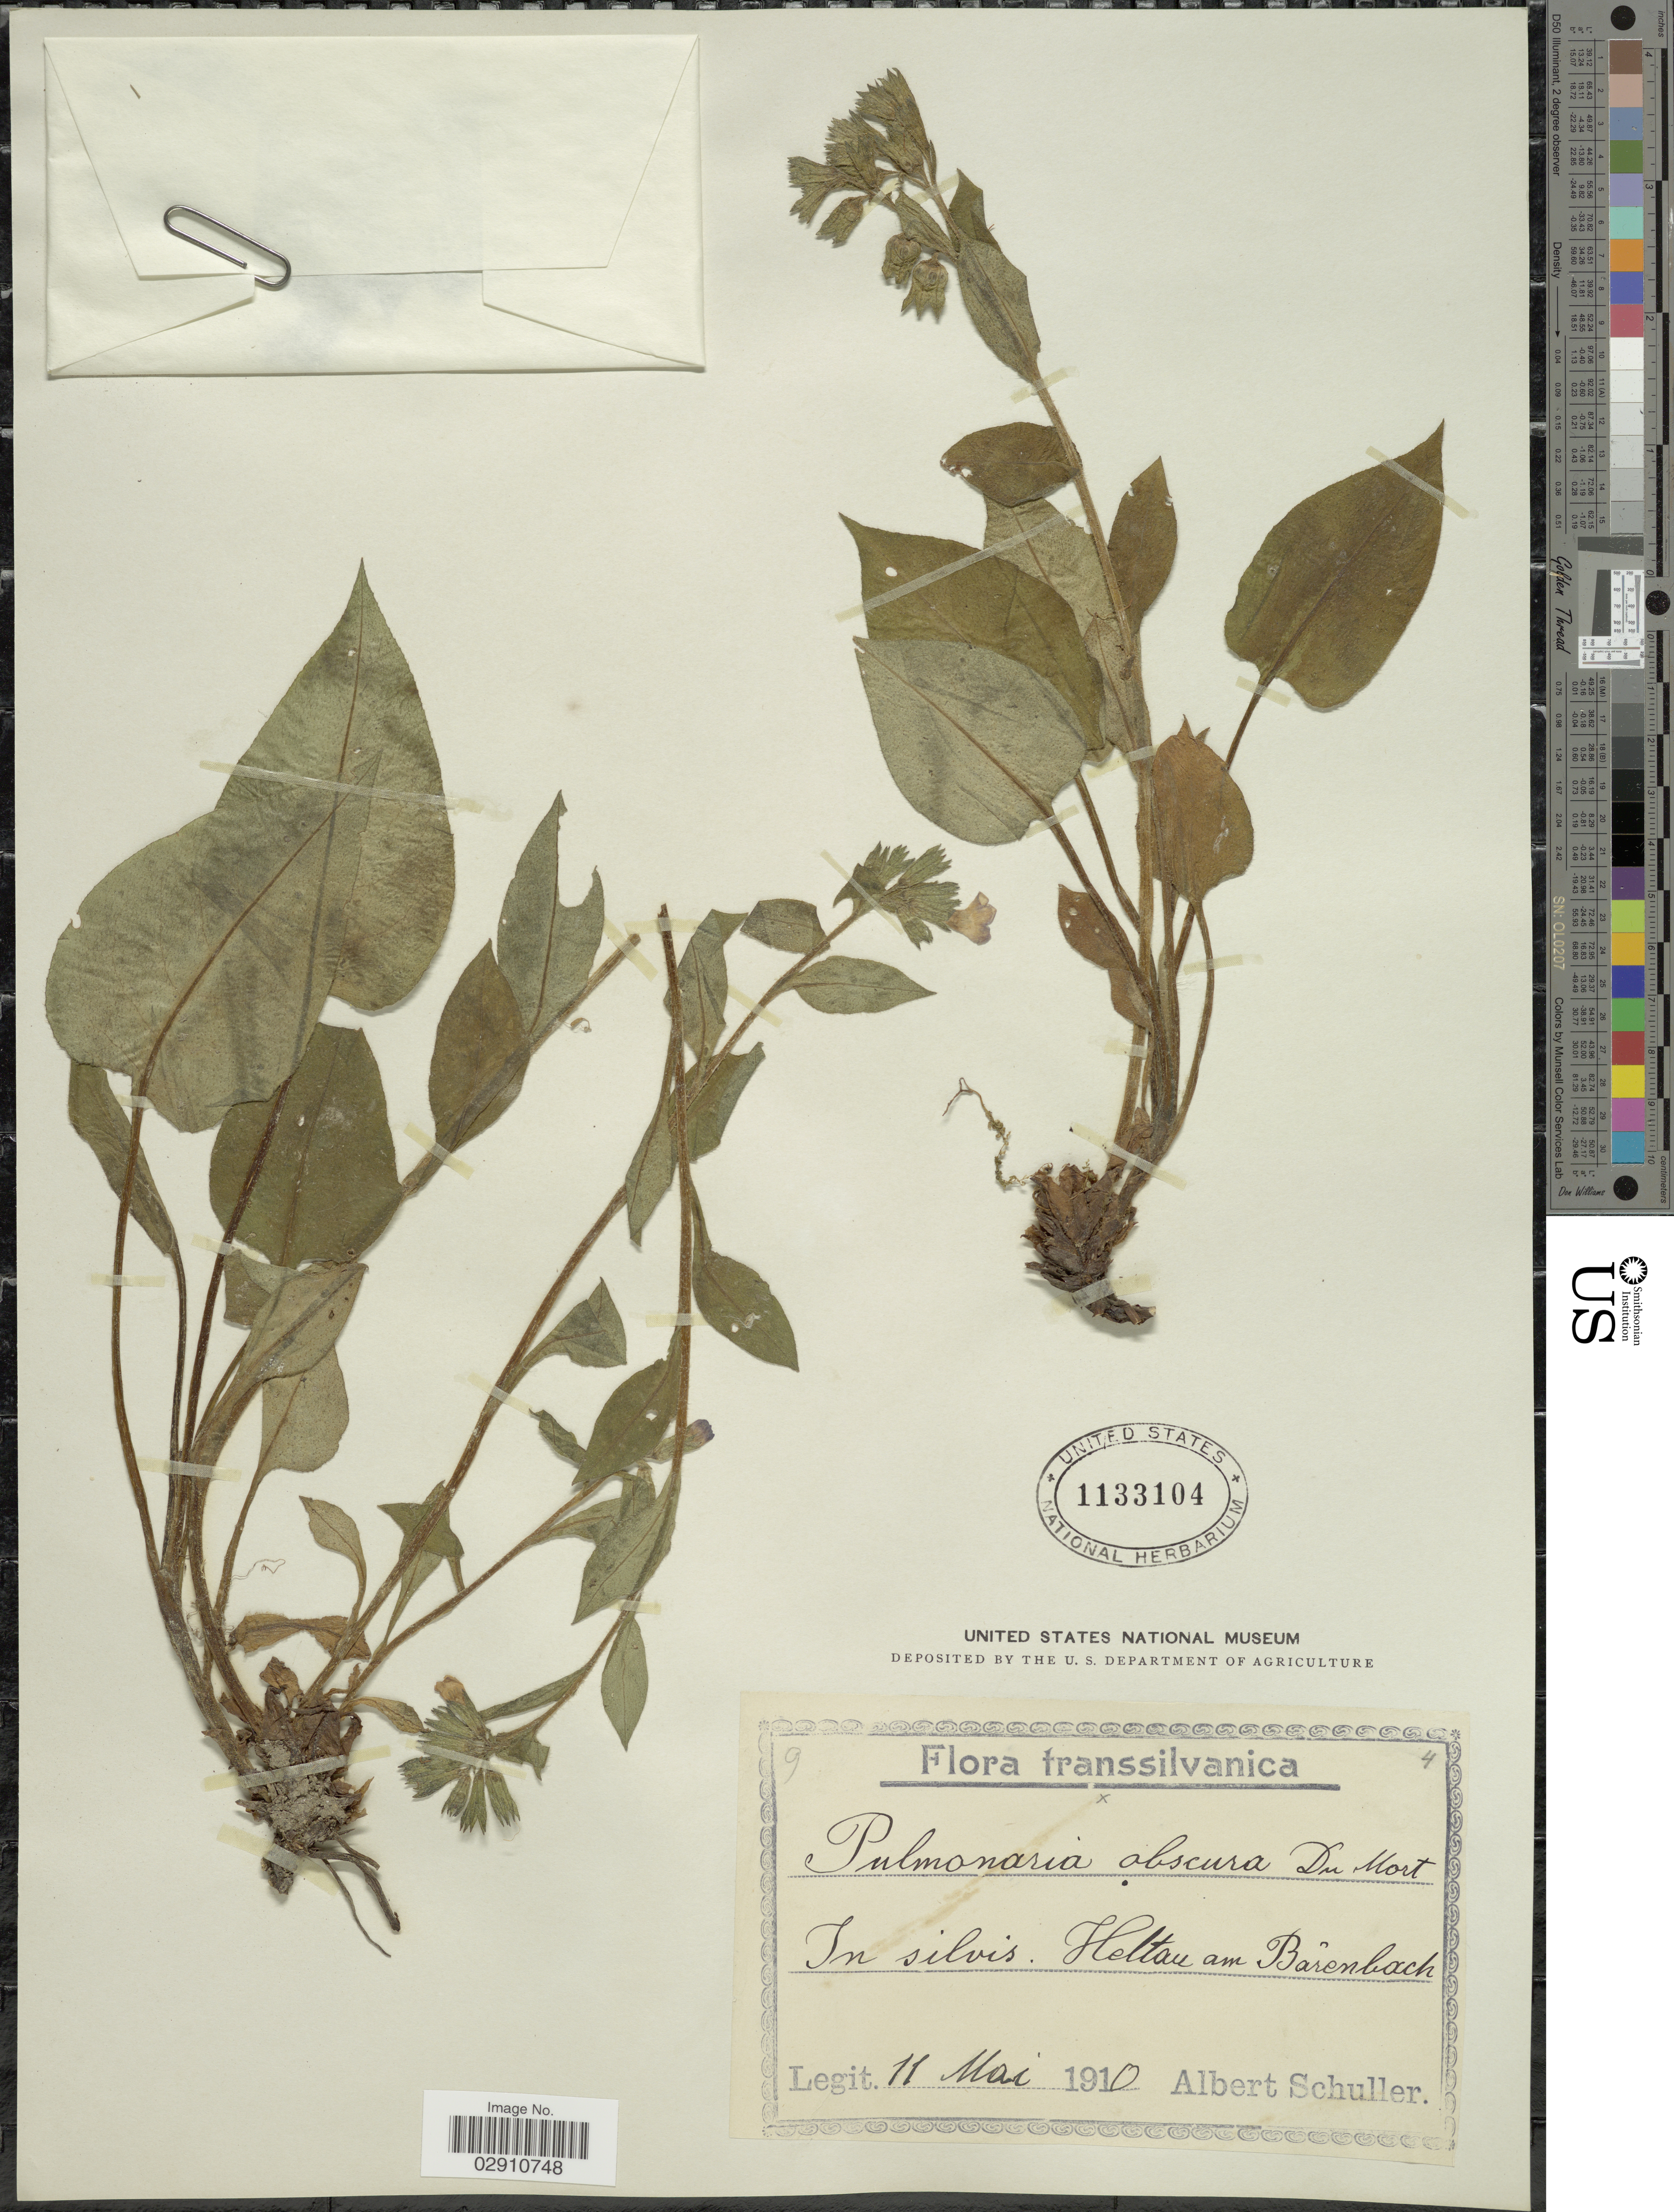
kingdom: Plantae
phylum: Tracheophyta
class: Magnoliopsida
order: Boraginales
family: Boraginaceae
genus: Pulmonaria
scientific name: Pulmonaria obscura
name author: Dumort.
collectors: A. Schuller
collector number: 4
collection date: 1910-05-11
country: Romania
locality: Transsilvanica. In silvis: Heltau am Barenbach.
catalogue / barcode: US 1133104